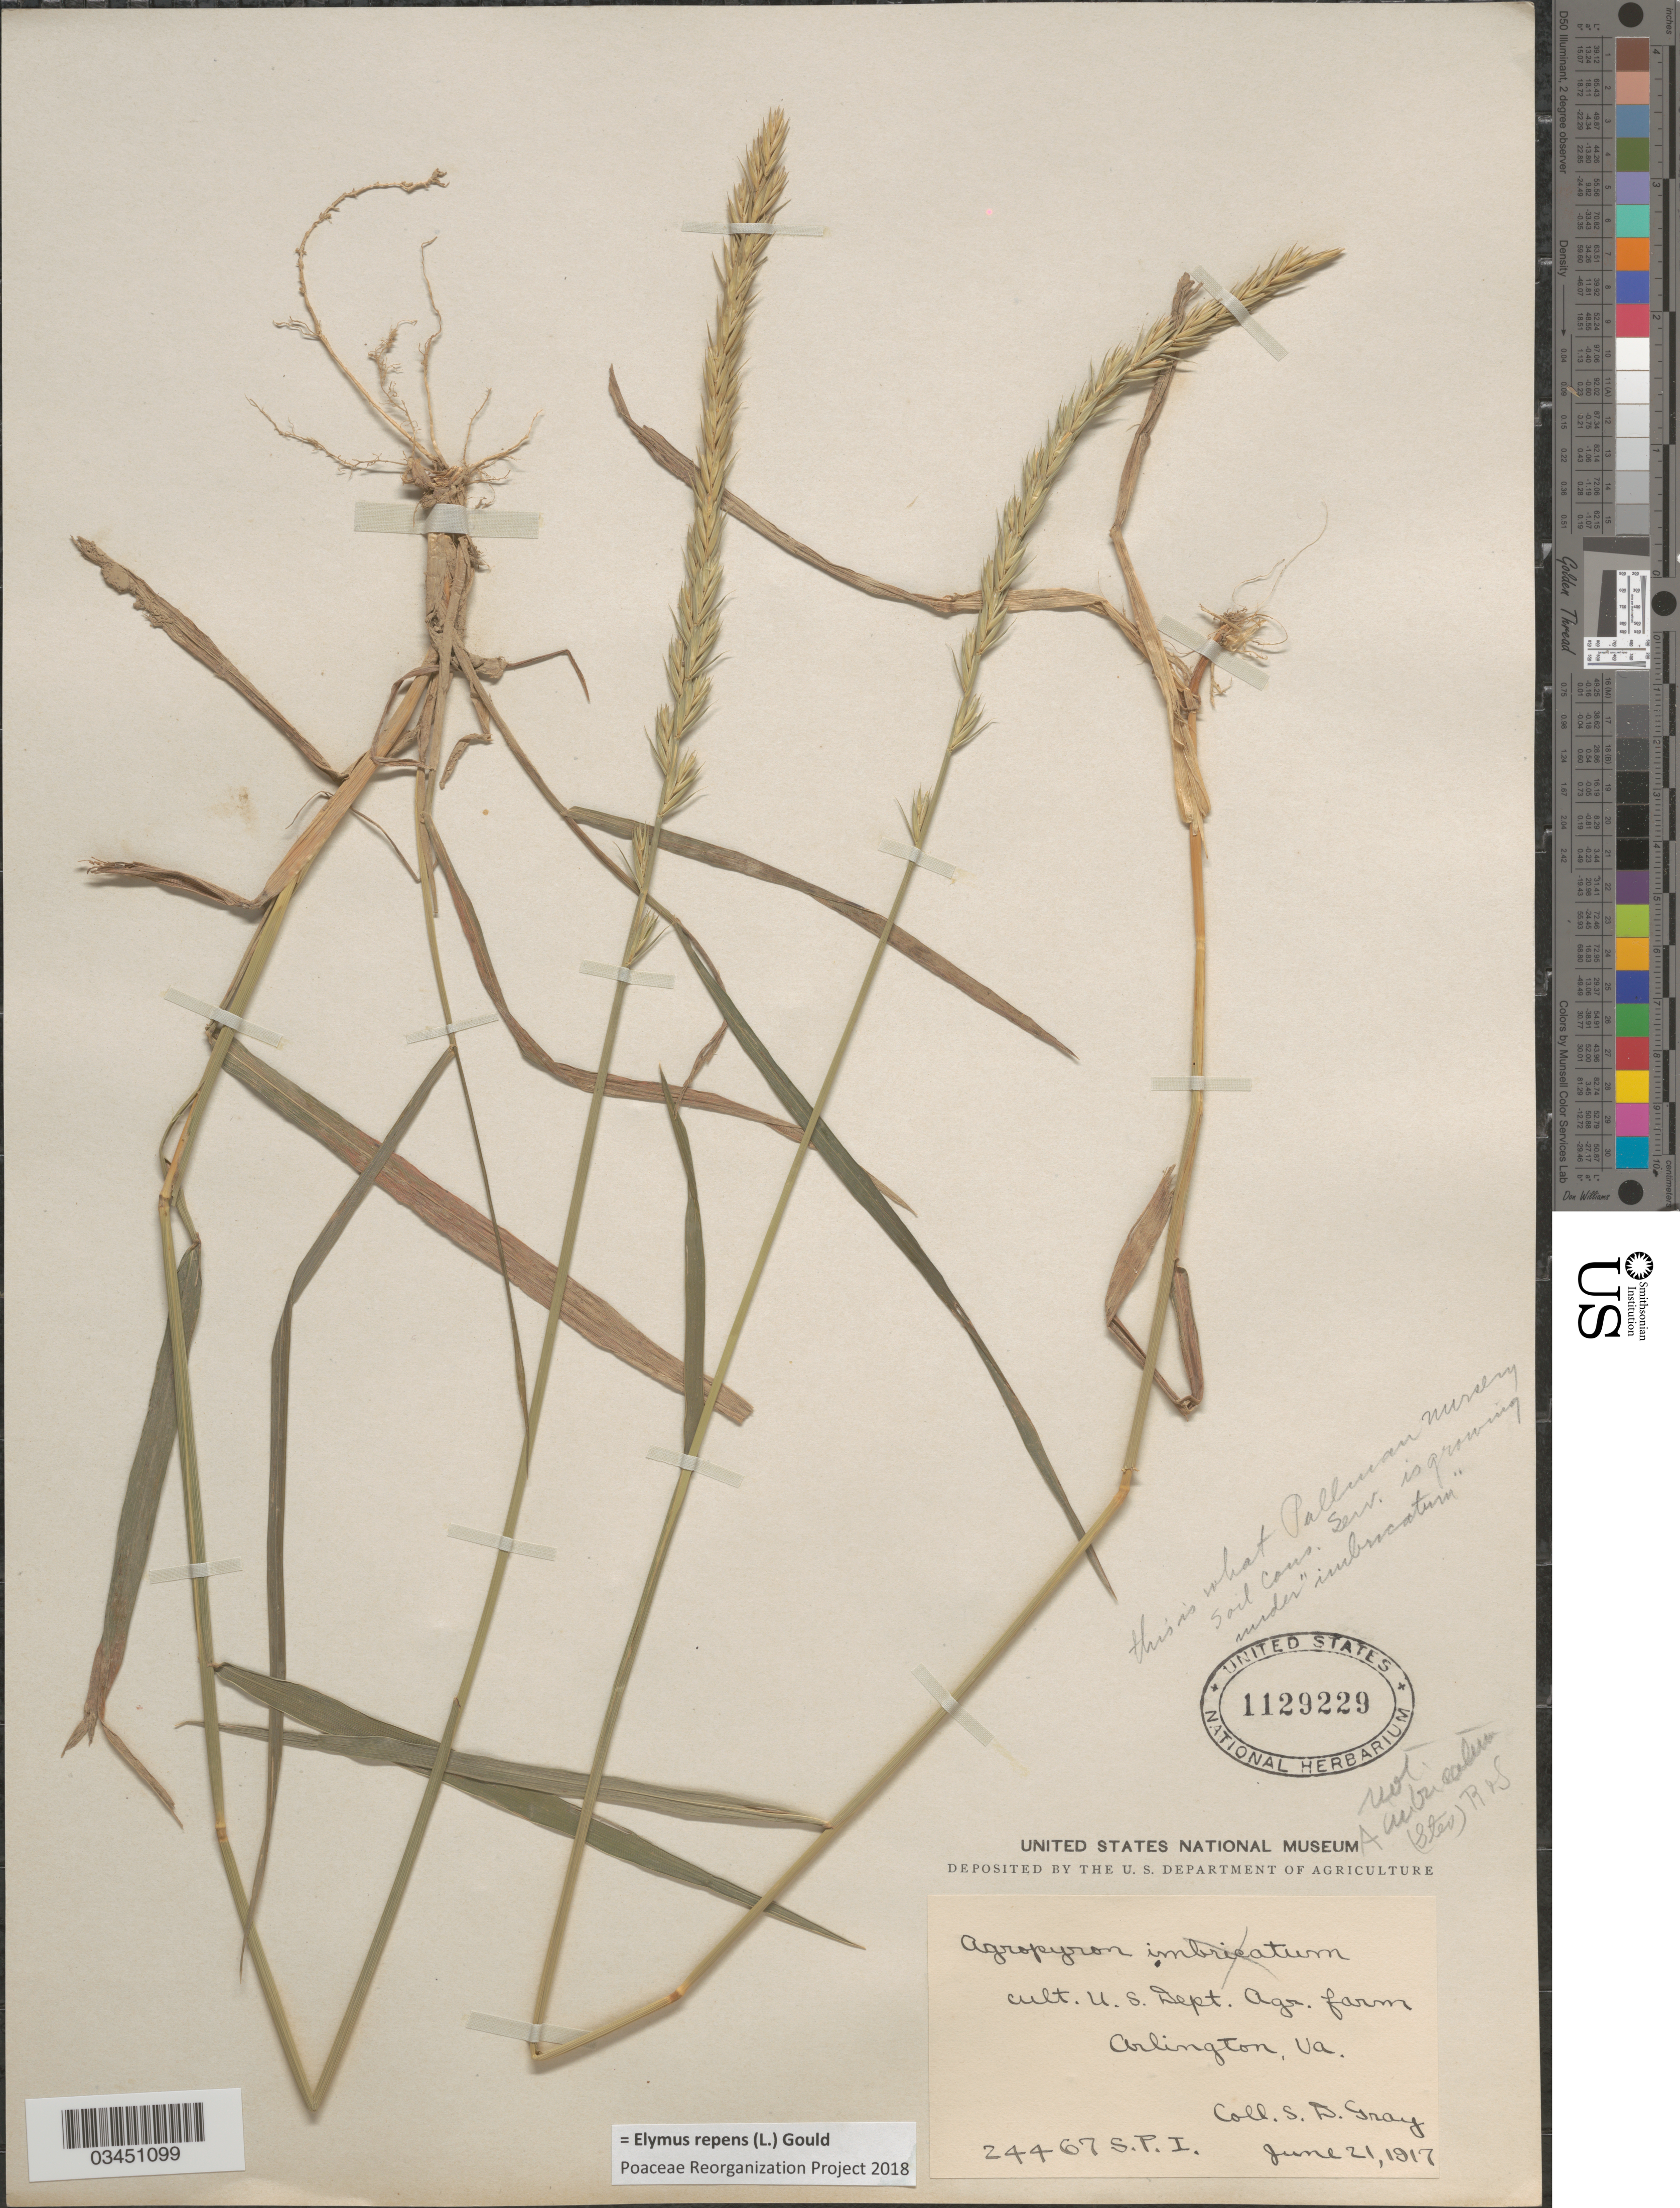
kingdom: Plantae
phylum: Tracheophyta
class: Liliopsida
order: Poales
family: Poaceae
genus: Elymus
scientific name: Elymus repens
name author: (L.) Gould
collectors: S. D. Gray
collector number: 24467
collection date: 1917-06-21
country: United States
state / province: Virginia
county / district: Arlington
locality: U. S. Dept. Agr. farm. Arlington.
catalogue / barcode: US 1129229